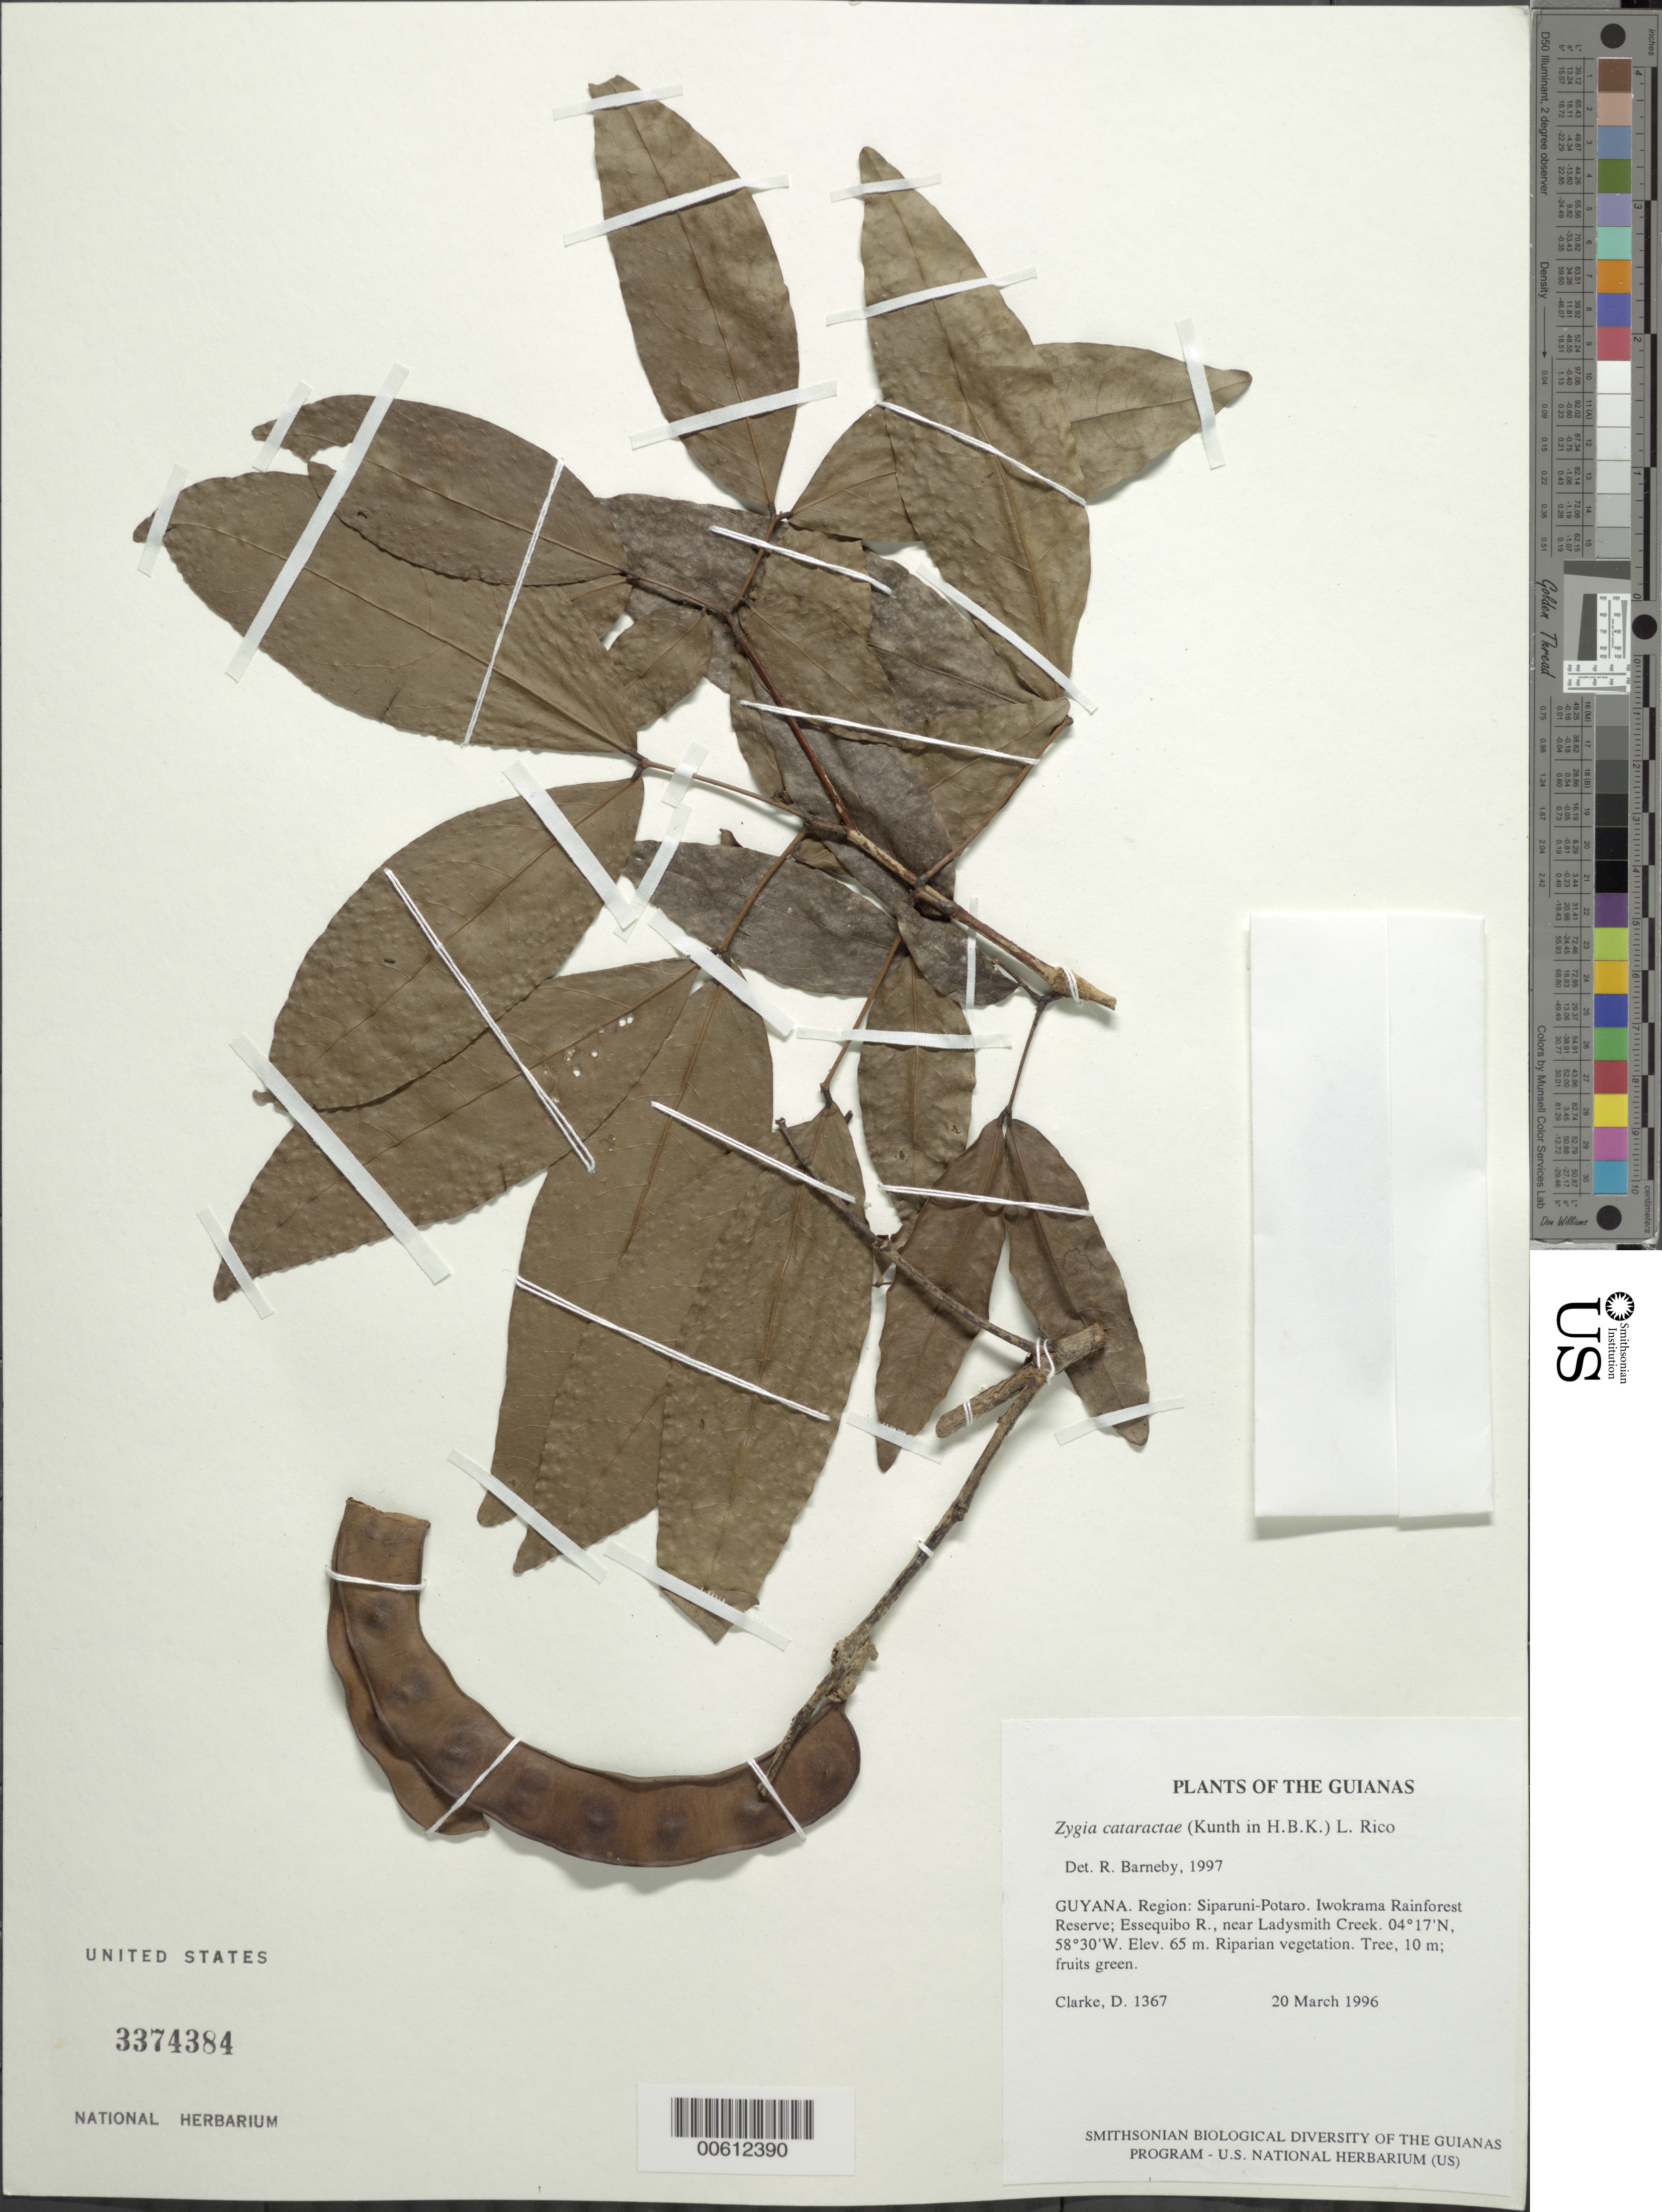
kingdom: Plantae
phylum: Tracheophyta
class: Magnoliopsida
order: Fabales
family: Fabaceae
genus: Zygia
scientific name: Zygia cataractae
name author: (Kunth) L. Rico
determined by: Barneby, Rupert C., (NY)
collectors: H. D. Clarke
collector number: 1367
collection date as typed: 20 March 1996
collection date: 1996-03-20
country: Guyana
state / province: Potaro-Siparuni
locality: Iwokrama Rainforest Reserve; Essequibo R., near Ladysmith Creek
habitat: Riparian vegetation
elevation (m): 65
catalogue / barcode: US 3374384